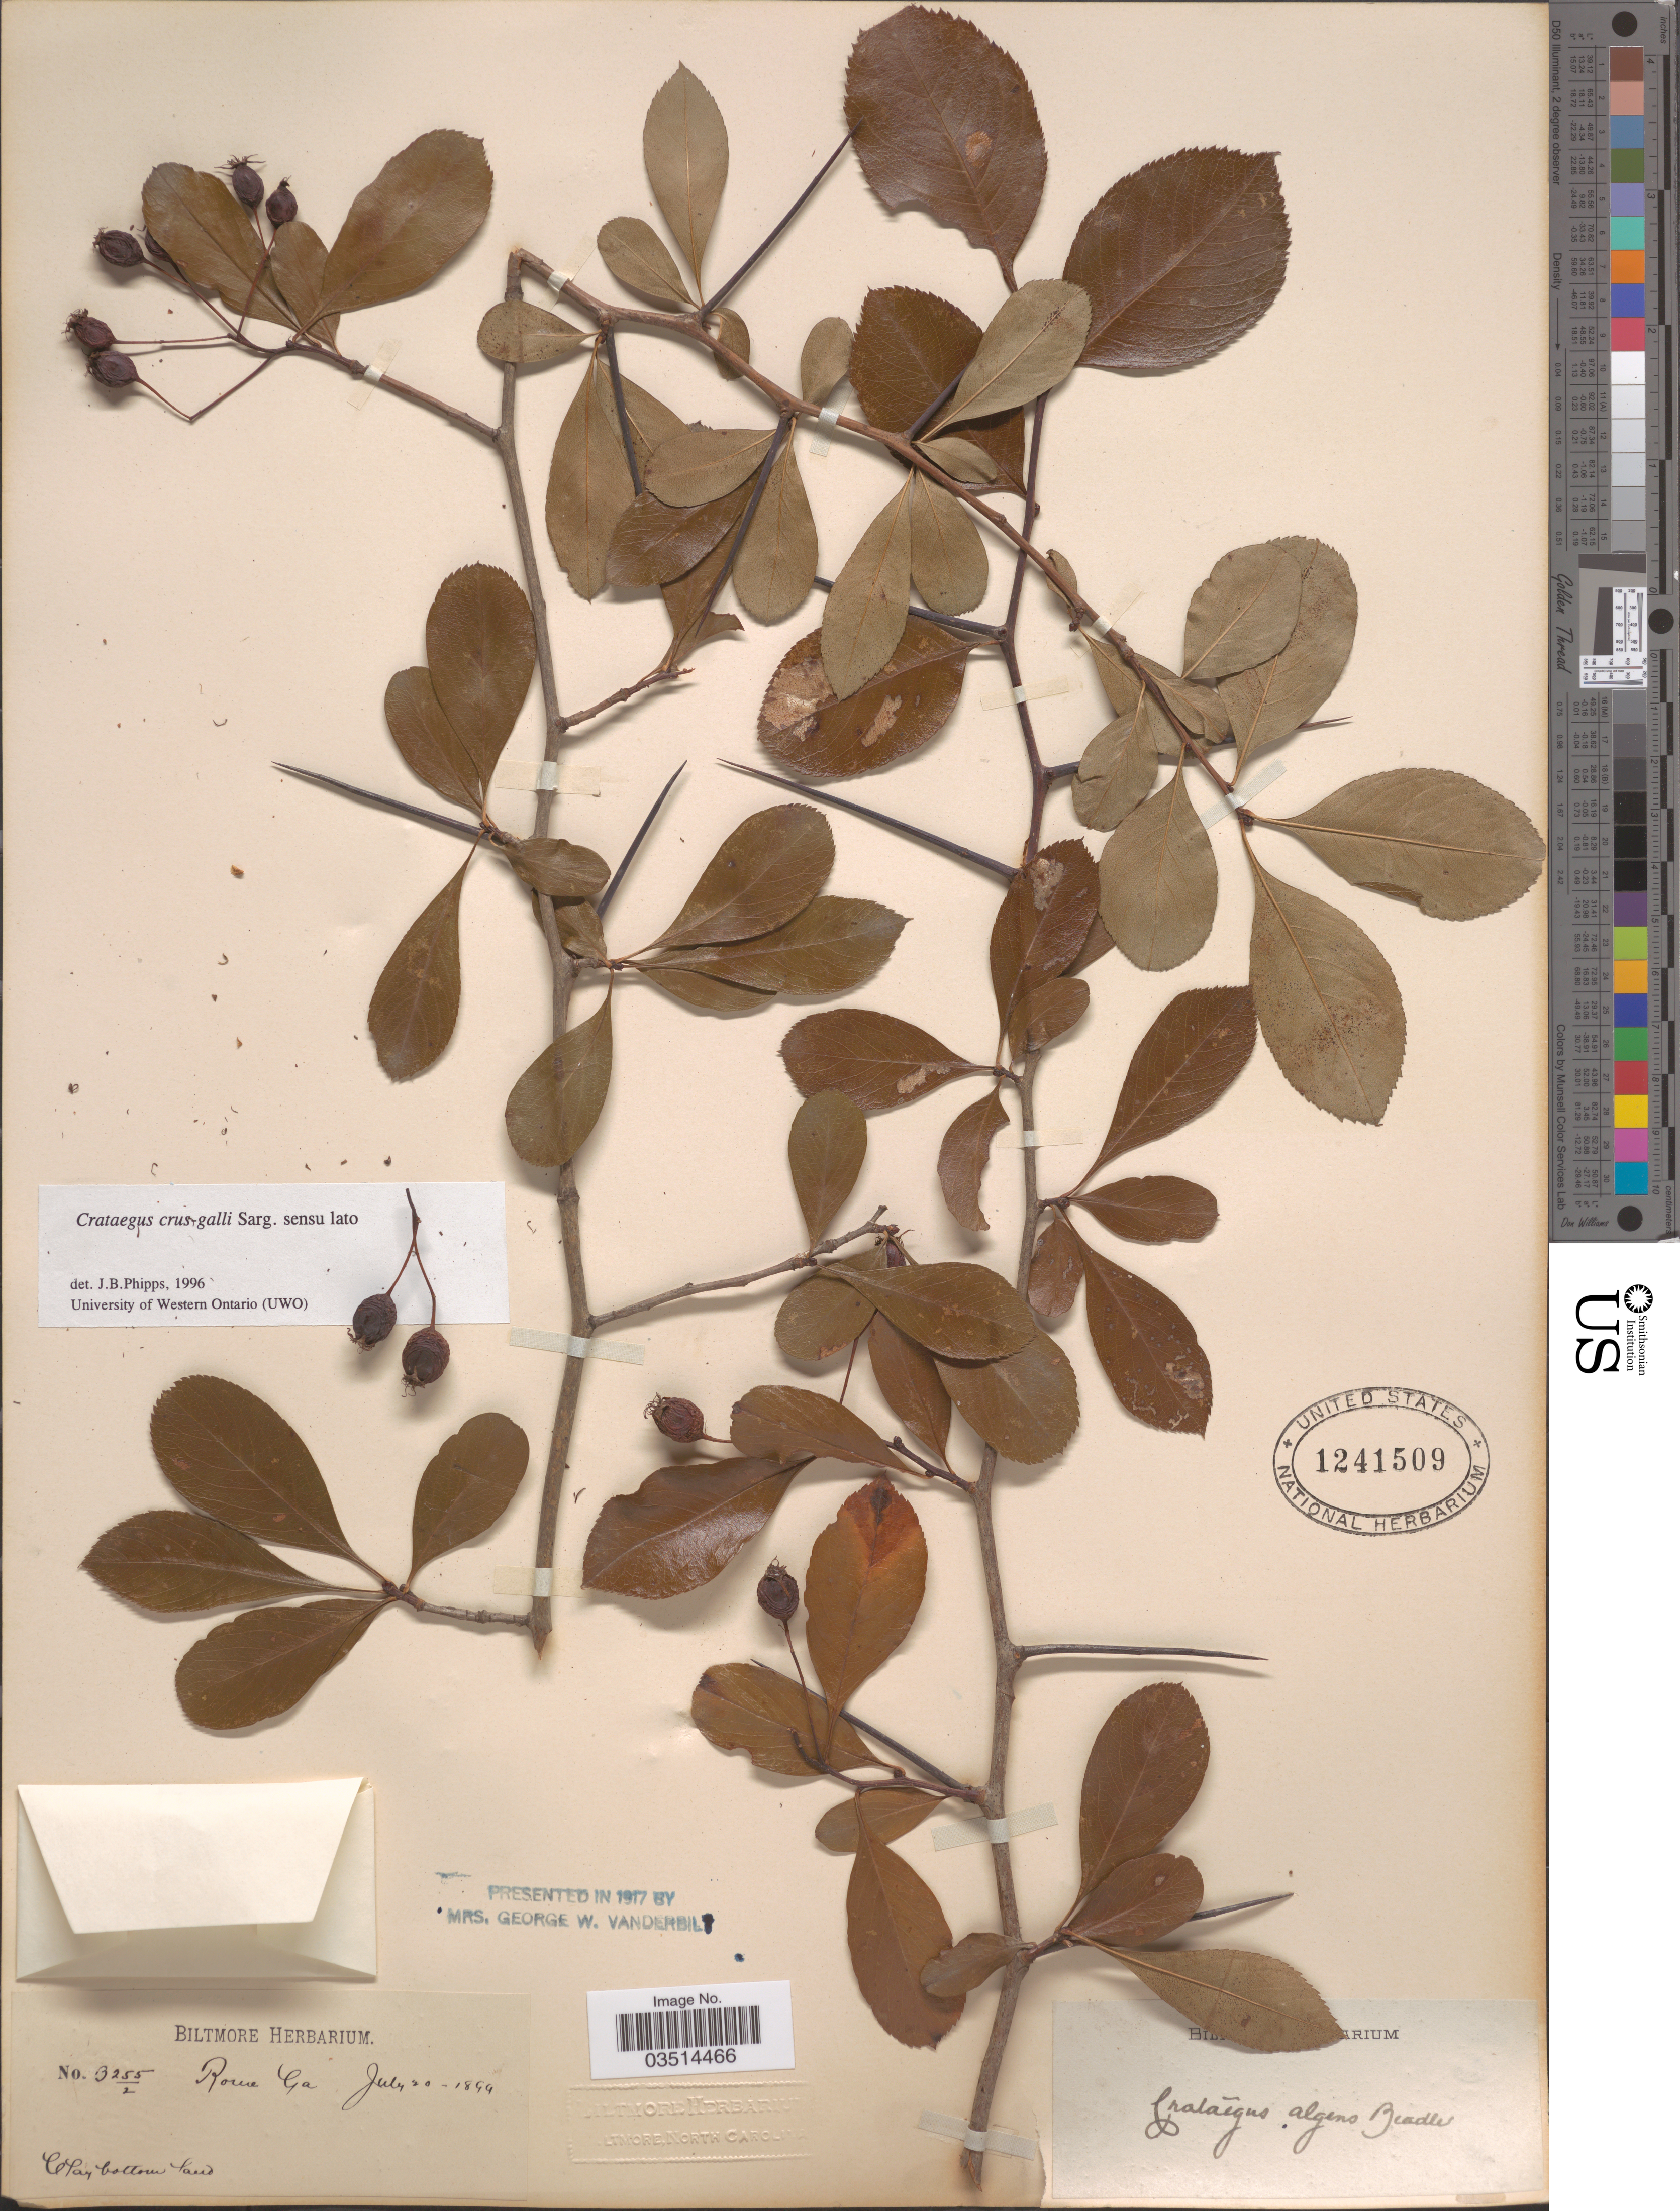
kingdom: Plantae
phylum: Tracheophyta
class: Magnoliopsida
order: Rosales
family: Rosaceae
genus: Crataegus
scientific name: Crataegus crus-galli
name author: L.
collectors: ex herb. Biltmore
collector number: B255/2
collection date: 1899-07-20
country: United States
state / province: Georgia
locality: Clay bottom land near Rome.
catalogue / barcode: US 1241509